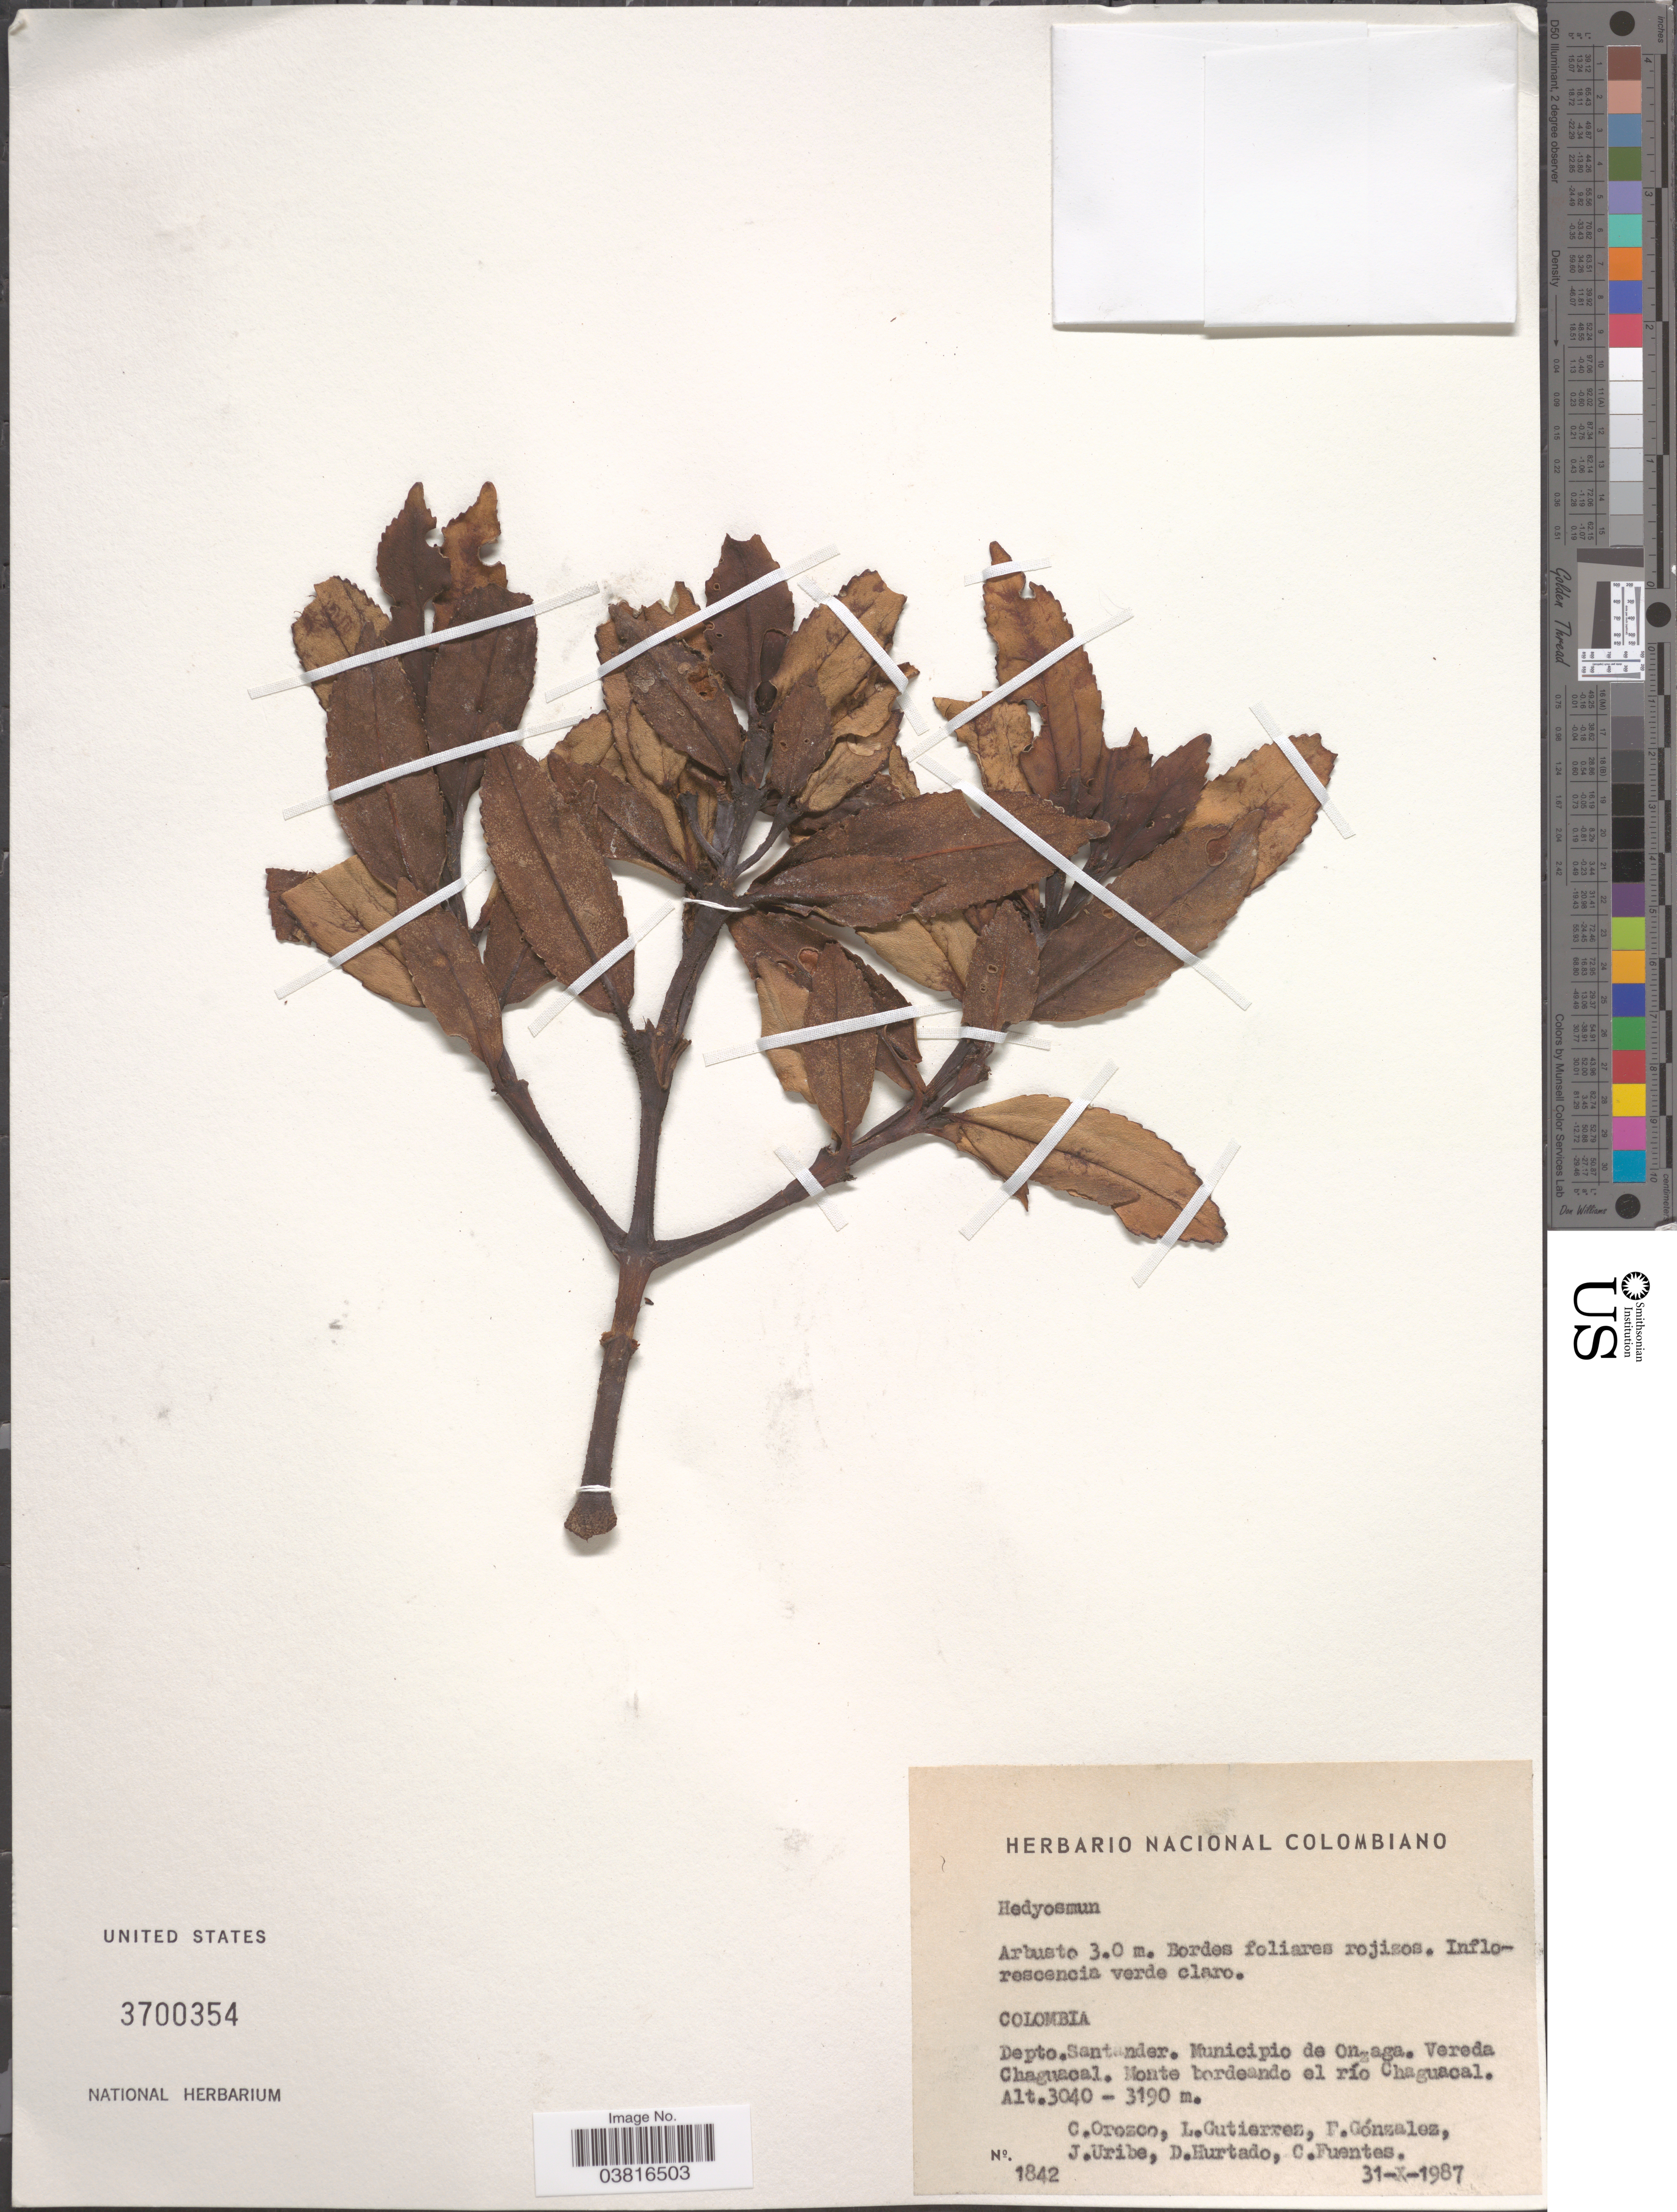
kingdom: Plantae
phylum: Tracheophyta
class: Magnoliopsida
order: Chloranthales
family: Chloranthaceae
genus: Hedyosmum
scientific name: Hedyosmum sp.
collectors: C. Orozco, L. Gutiérrez, F. Gonzalez, J. Uribe & et al.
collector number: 1842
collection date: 1987-10-31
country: Colombia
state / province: Santander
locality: Depto. Santander. Municipio de Onzaga. Vereda Chaguacal. Monte bordeando el río Chaguacal.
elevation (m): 3040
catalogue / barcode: US 3700354